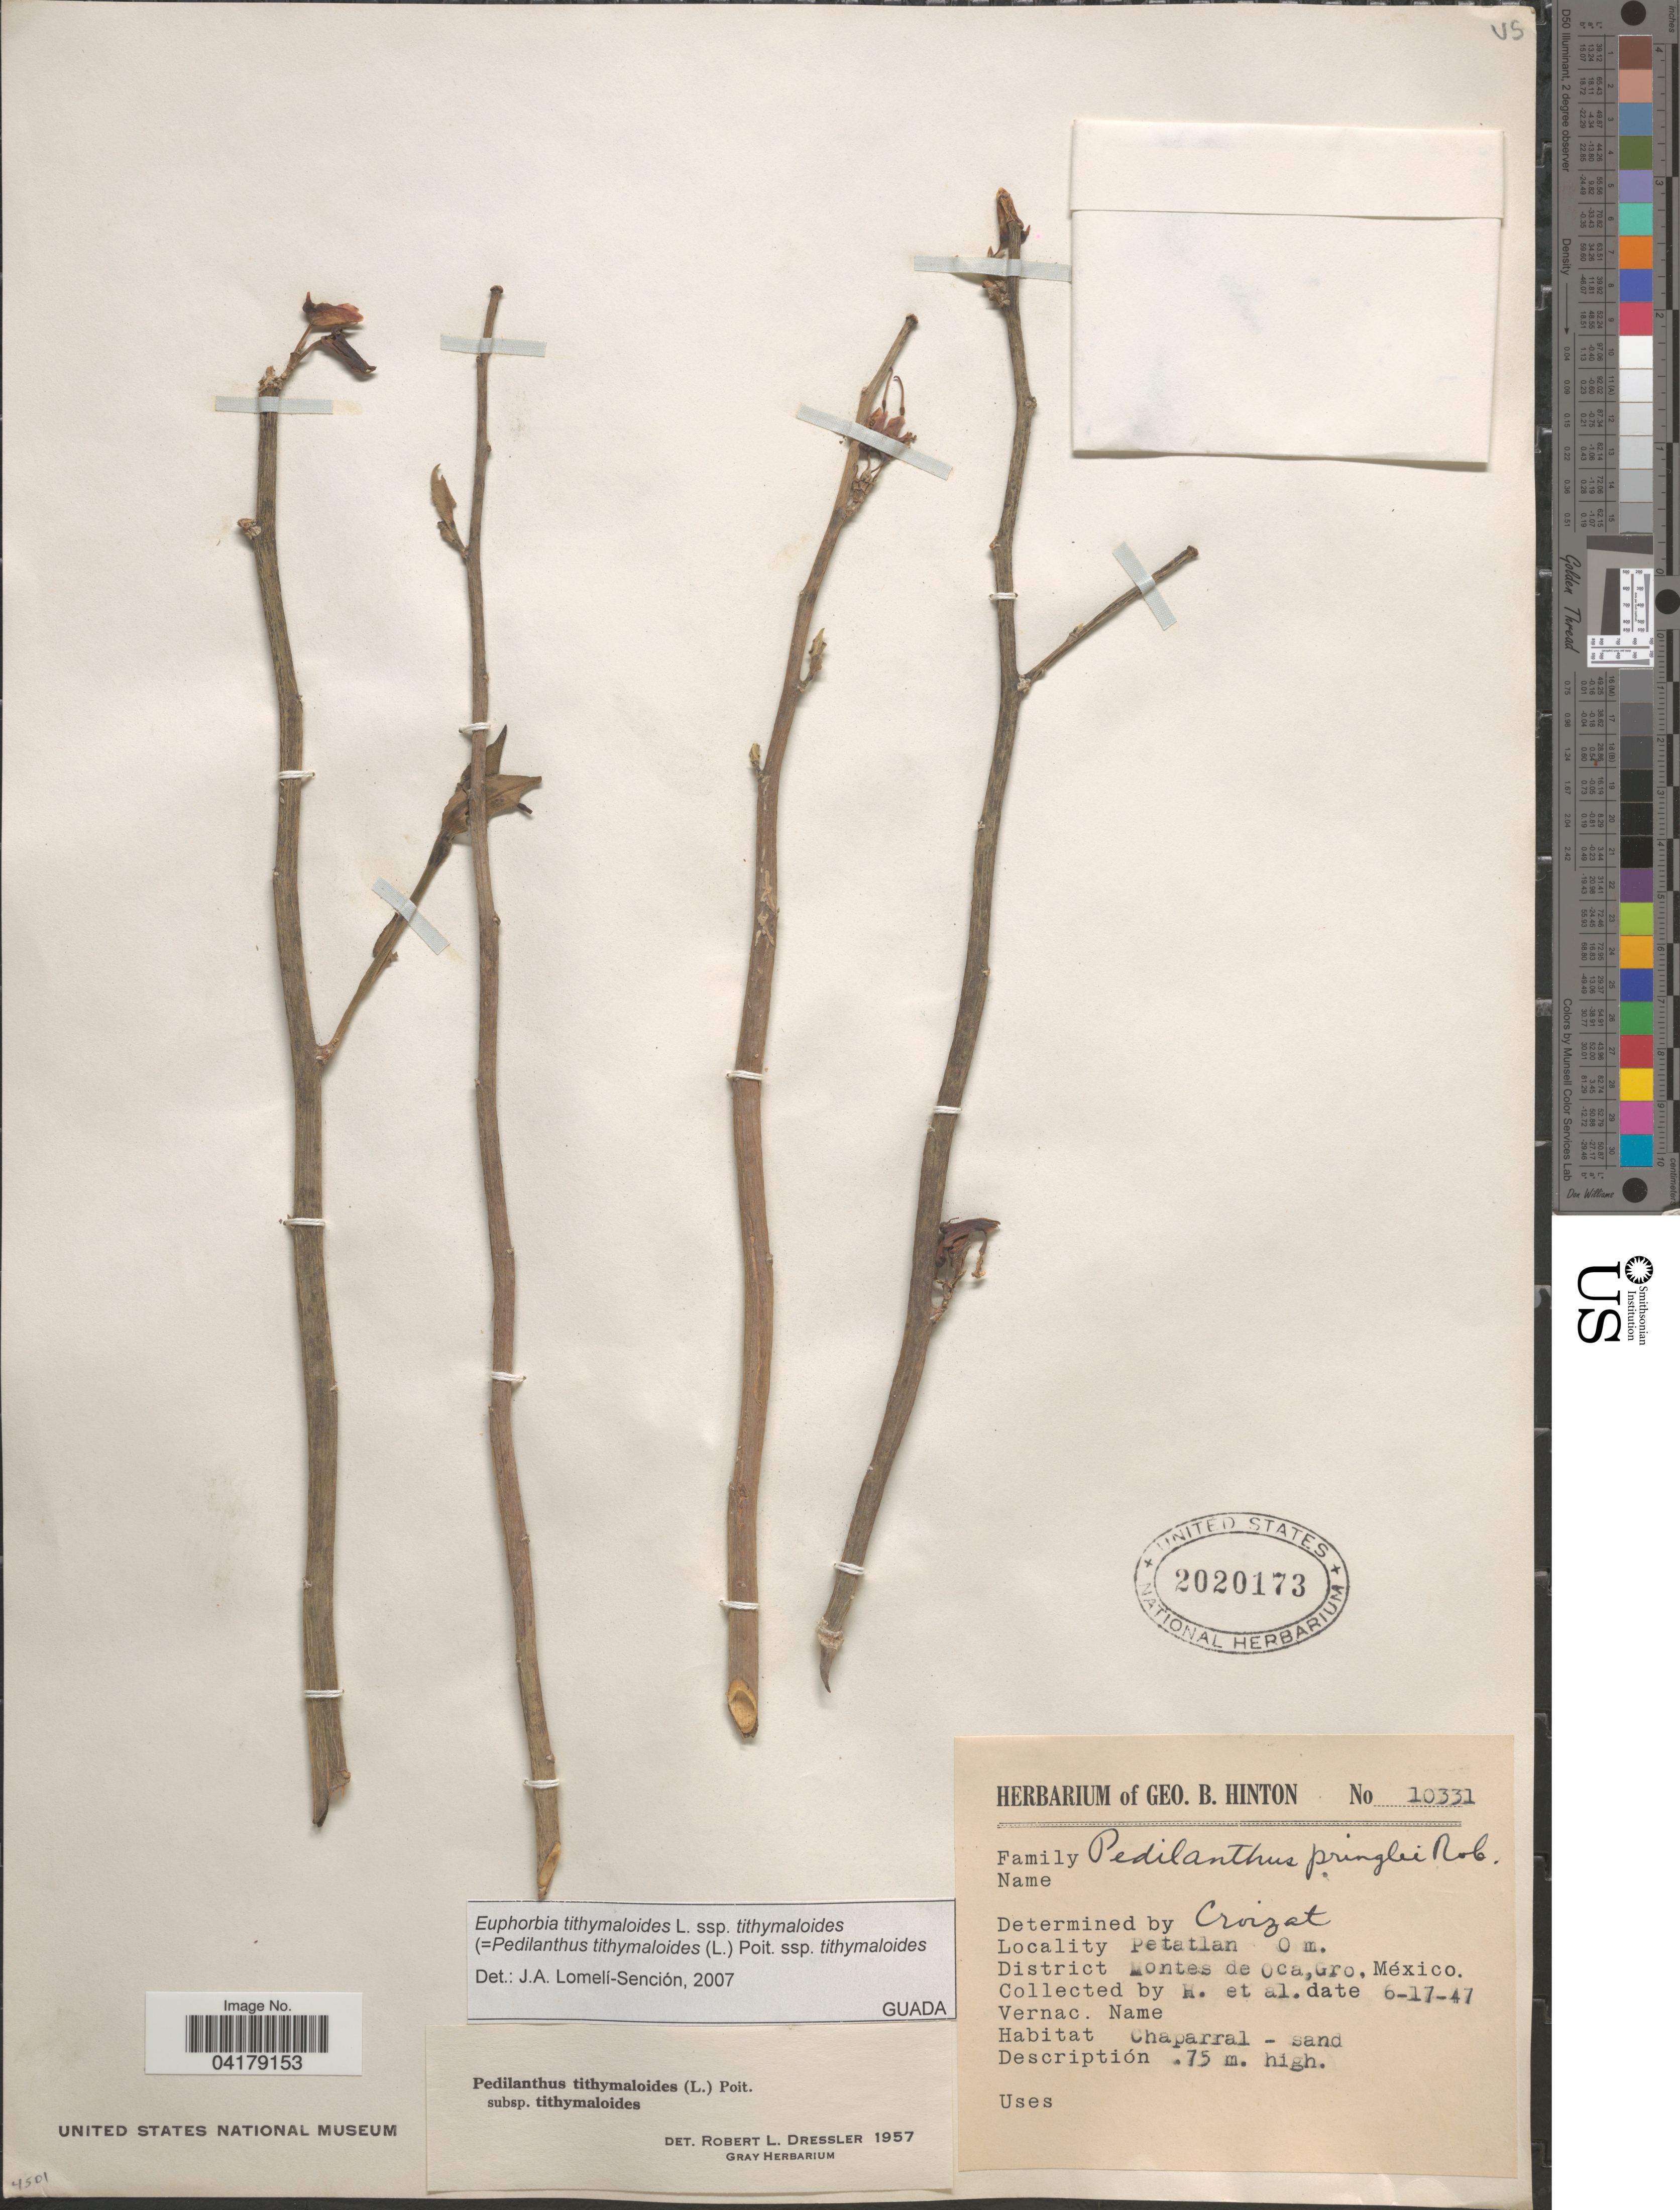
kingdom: Plantae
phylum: Tracheophyta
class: Magnoliopsida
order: Malpighiales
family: Euphorbiaceae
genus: Euphorbia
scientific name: Euphorbia tithymaloides subsp. tithymaloides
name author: L.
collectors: G. B. Hinton & et al.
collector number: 10331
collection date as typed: Transcribed d/m/y: 17/6/47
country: Mexico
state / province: Guerrero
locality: Petatlan. District Montes de Oca.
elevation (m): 0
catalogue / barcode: US 2020173